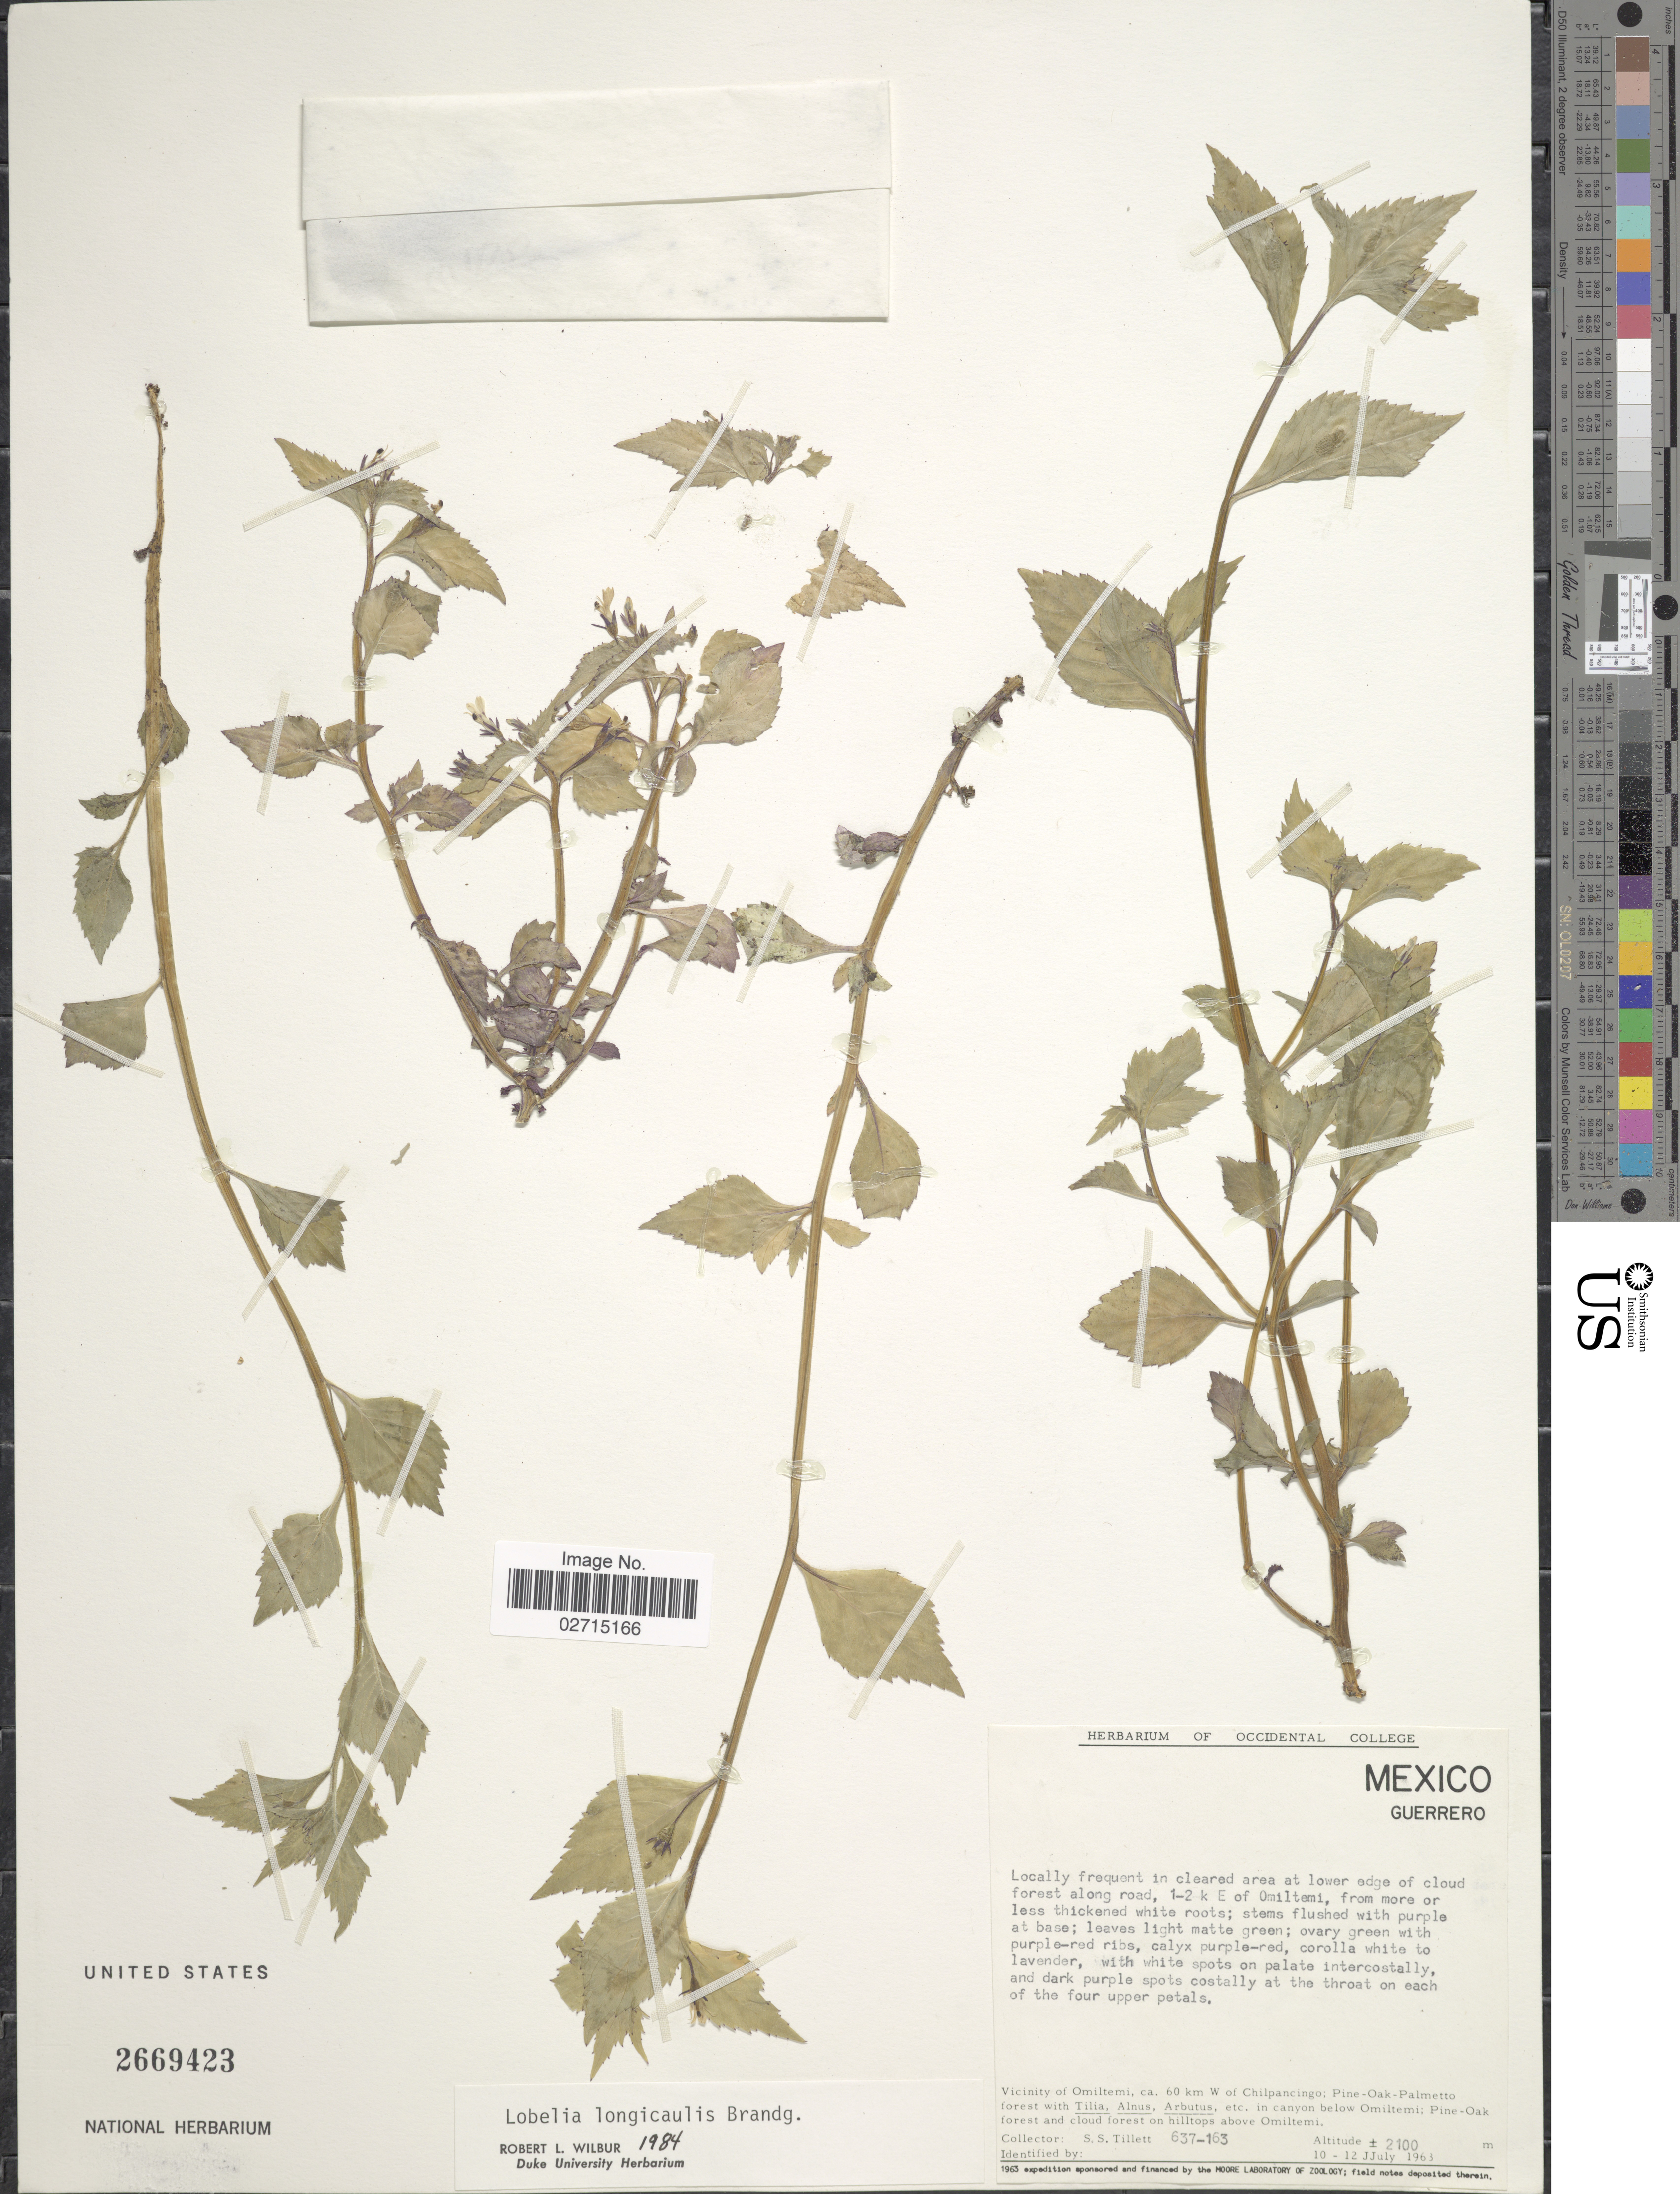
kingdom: Plantae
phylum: Tracheophyta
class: Magnoliopsida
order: Asterales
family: Campanulaceae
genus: Lobelia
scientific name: Lobelia longicaulis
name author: Brandegee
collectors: S. S. Tillett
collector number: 637-163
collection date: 1963-07-10/1963-07-12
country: Mexico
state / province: Guerrero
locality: Vicinity of Omiltemi, ca. 60 km W of Chilpancingo; Pine-Oak-Palmetto forest in canyon below Omiltemi; Pine-Oak forest and cloud forest on hilltops above Omiltemi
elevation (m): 2100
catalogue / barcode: US 2669423